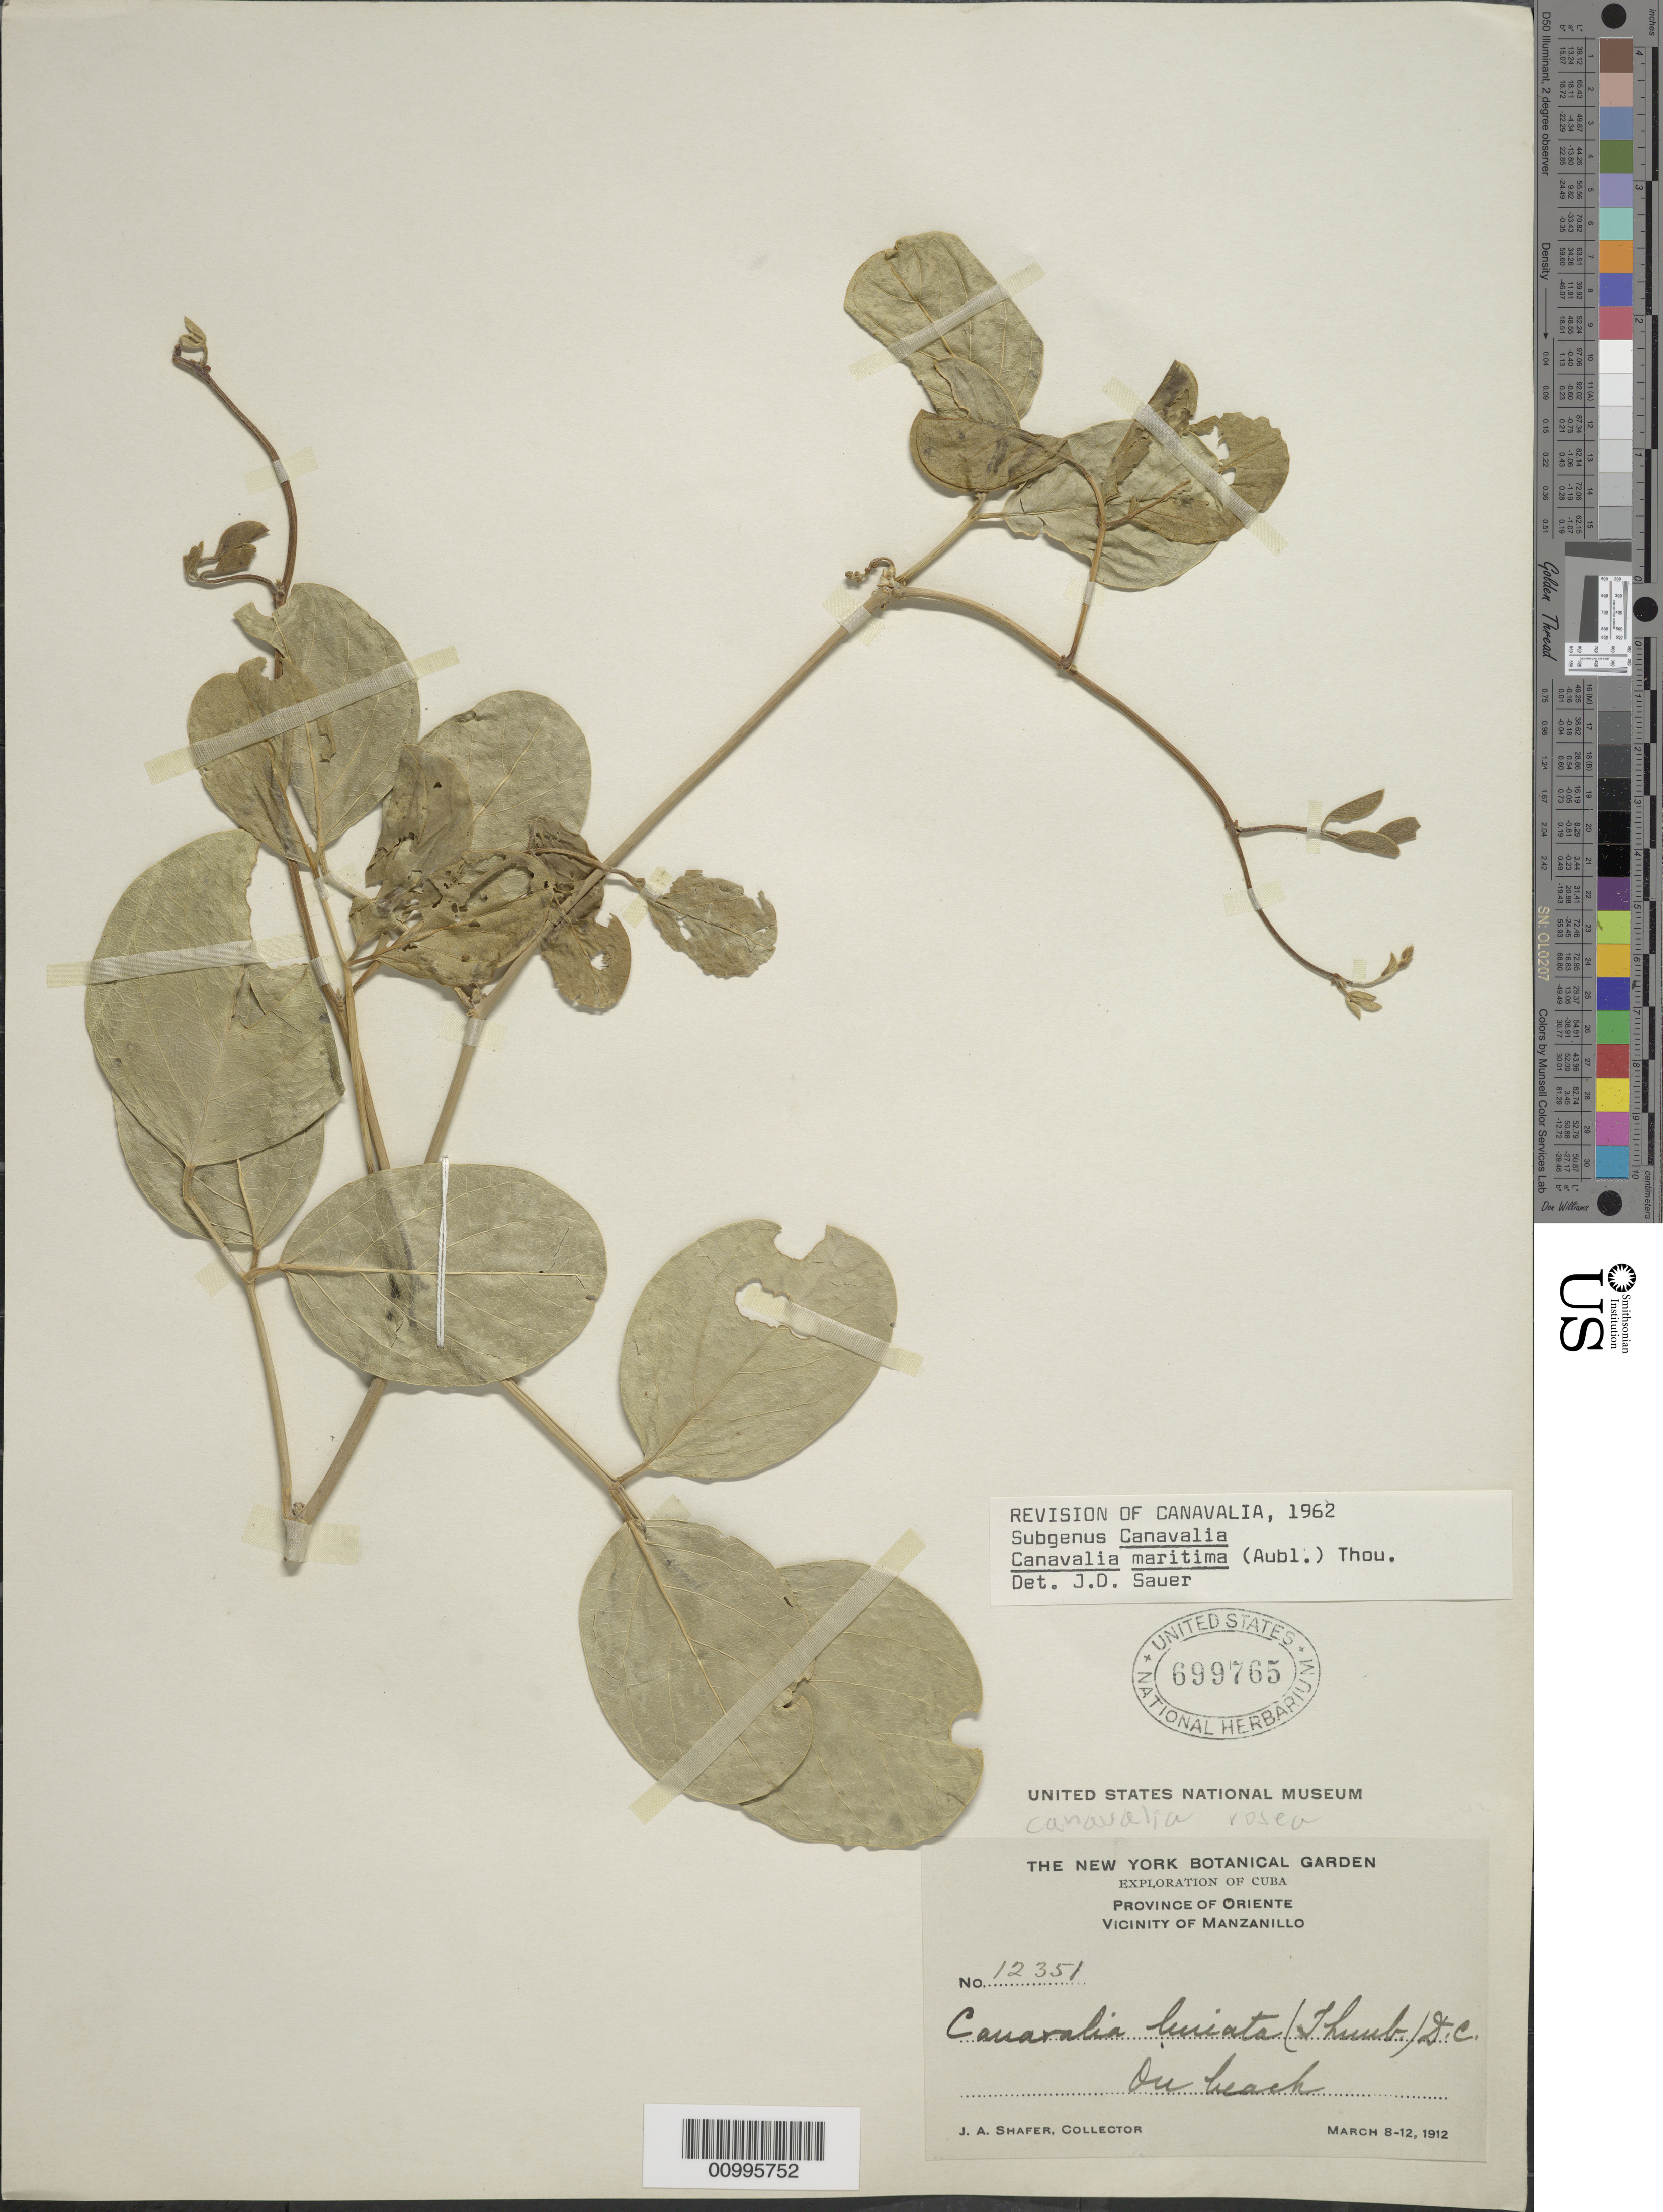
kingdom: Plantae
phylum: Tracheophyta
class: Magnoliopsida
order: Fabales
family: Fabaceae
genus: Canavalia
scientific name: Canavalia rosea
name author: (Sw.) DC.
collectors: J. A. Shafer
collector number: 12351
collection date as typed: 08 Mar 1912 to 12 Mar 1912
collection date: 1912-03-08/1912-03-12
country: Cuba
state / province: Oriente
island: Cuba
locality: Vicinity of Manzanillo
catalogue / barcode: US 699765